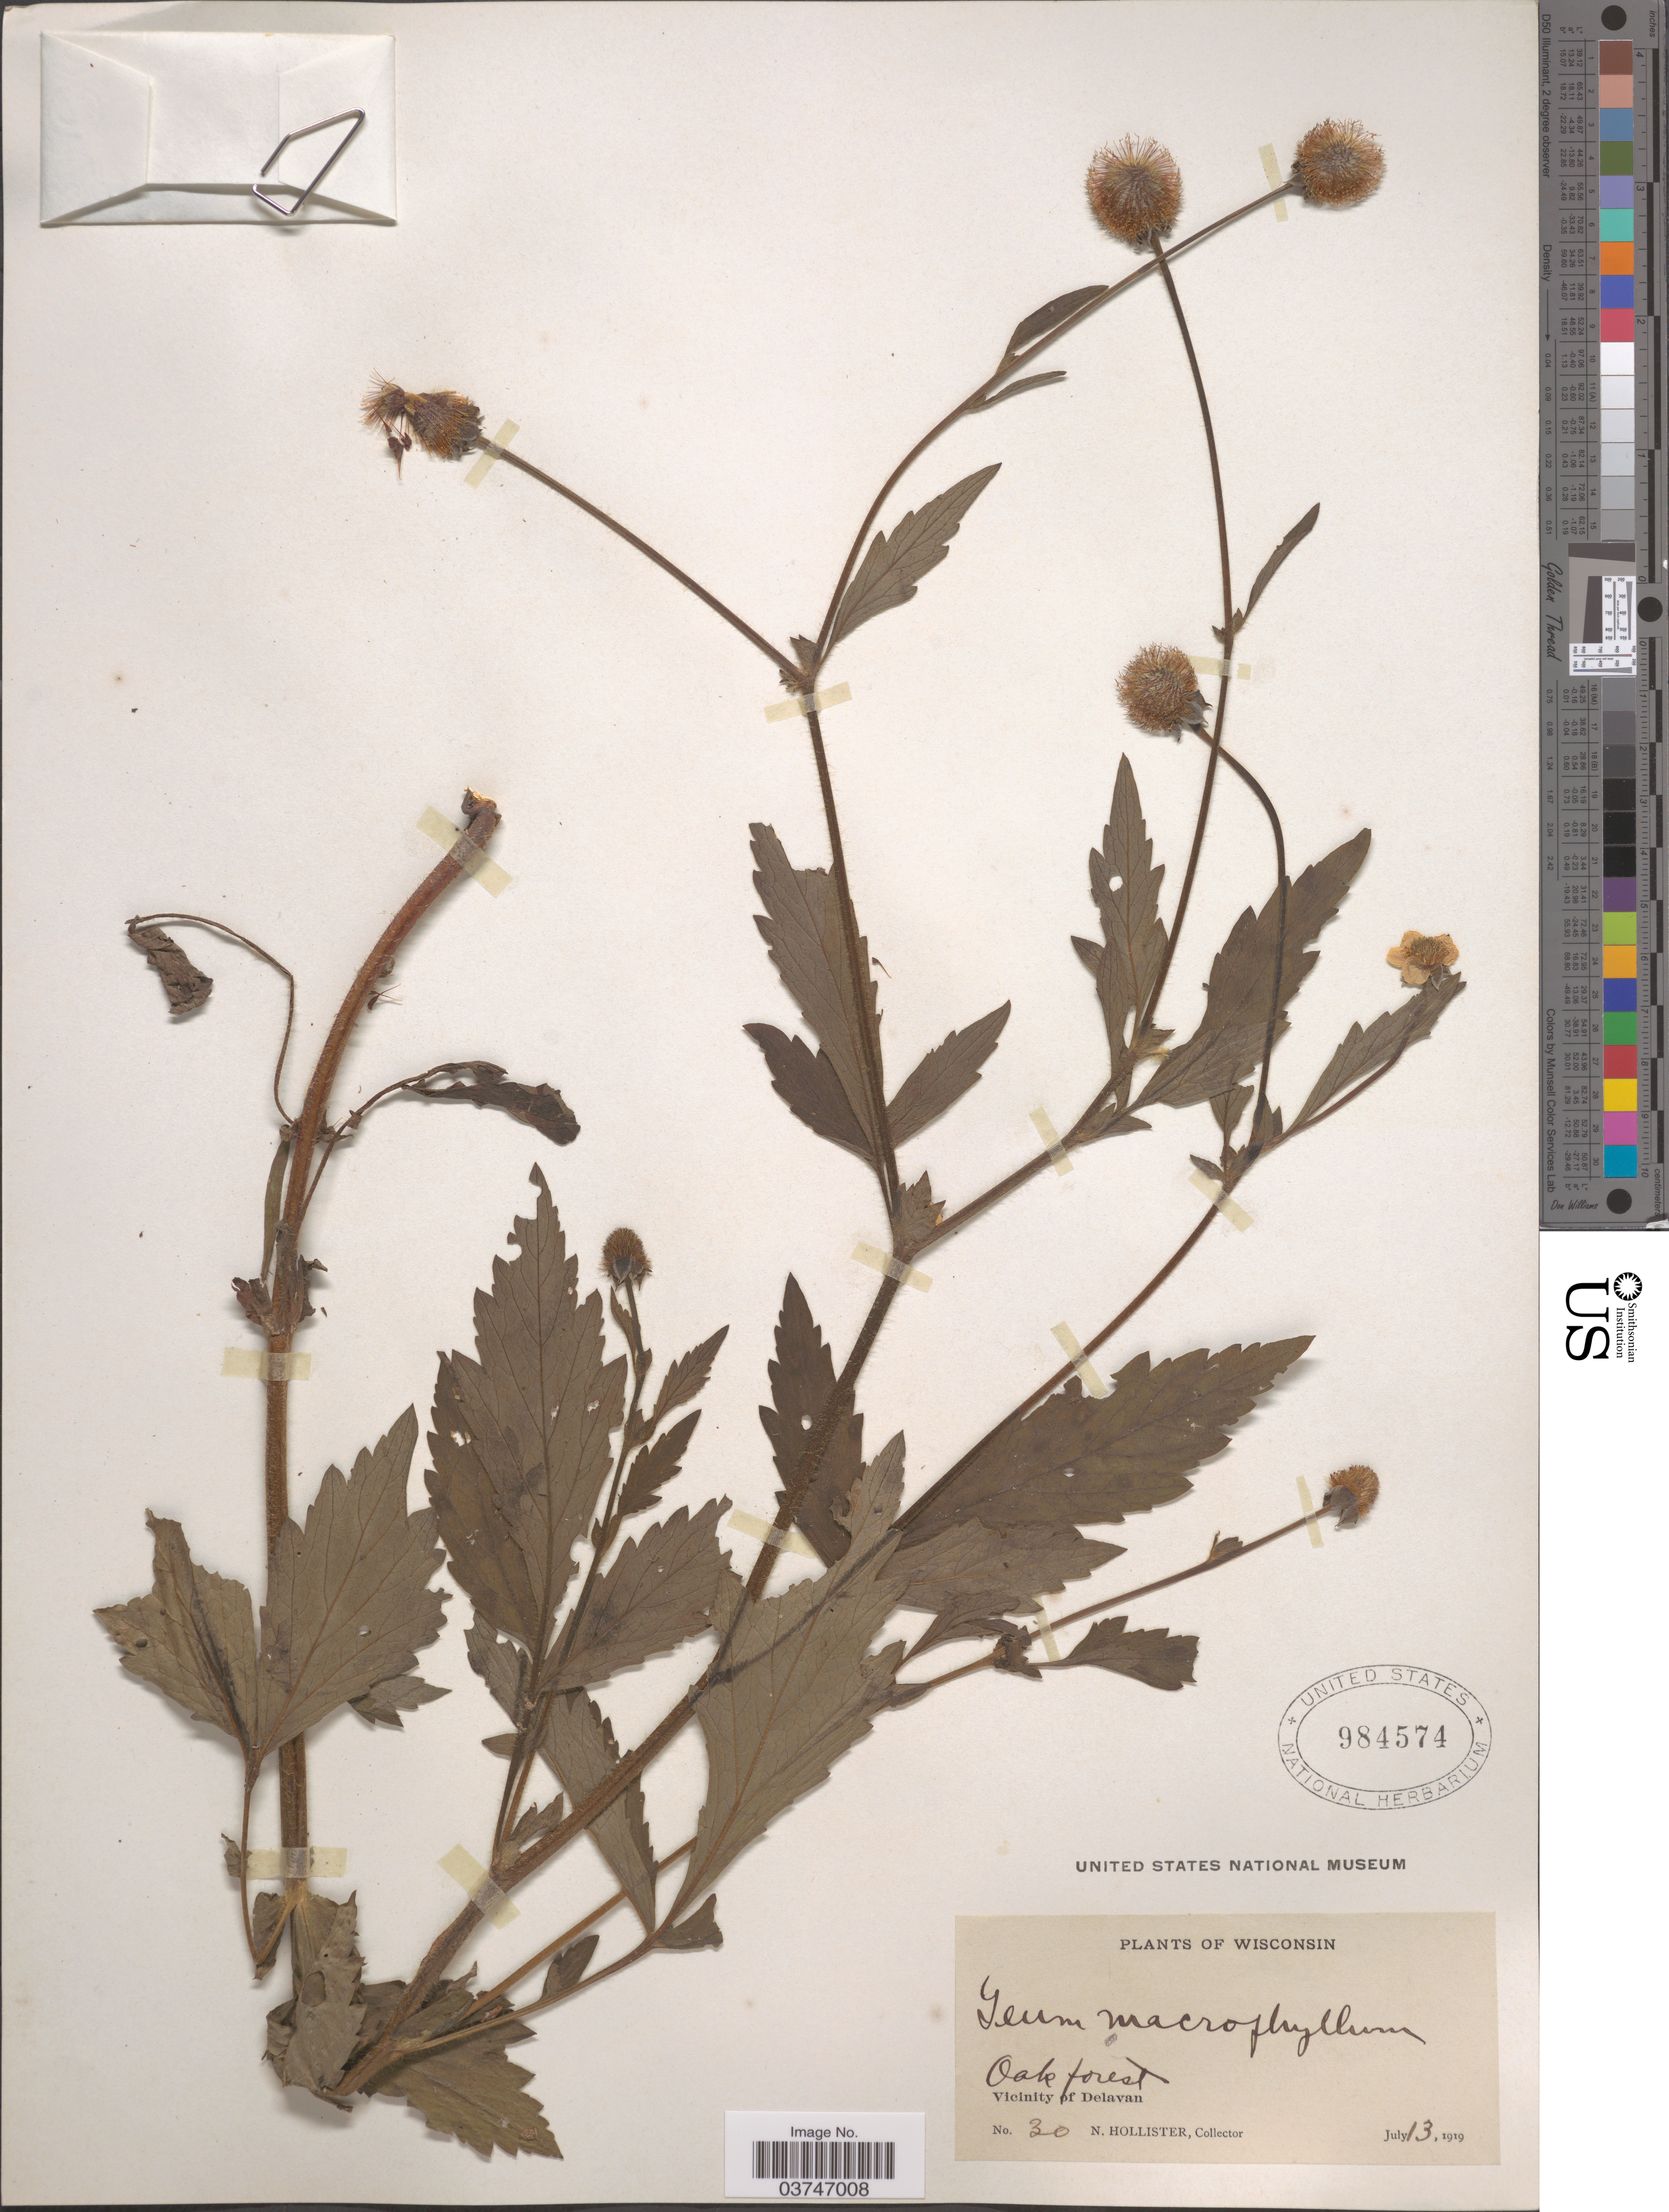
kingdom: Plantae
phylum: Tracheophyta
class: Magnoliopsida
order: Rosales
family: Rosaceae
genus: Geum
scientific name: Geum aleppicum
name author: Jacq.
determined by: Strong, Mark T., (BOT), Smithsonian Institution - National Museum of Natural History (UNITED STATES)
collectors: N. Hollister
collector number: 30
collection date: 1919-07-13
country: United States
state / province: Wisconsin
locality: Oak forest. Vicinity of Delavan.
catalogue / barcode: US 984574